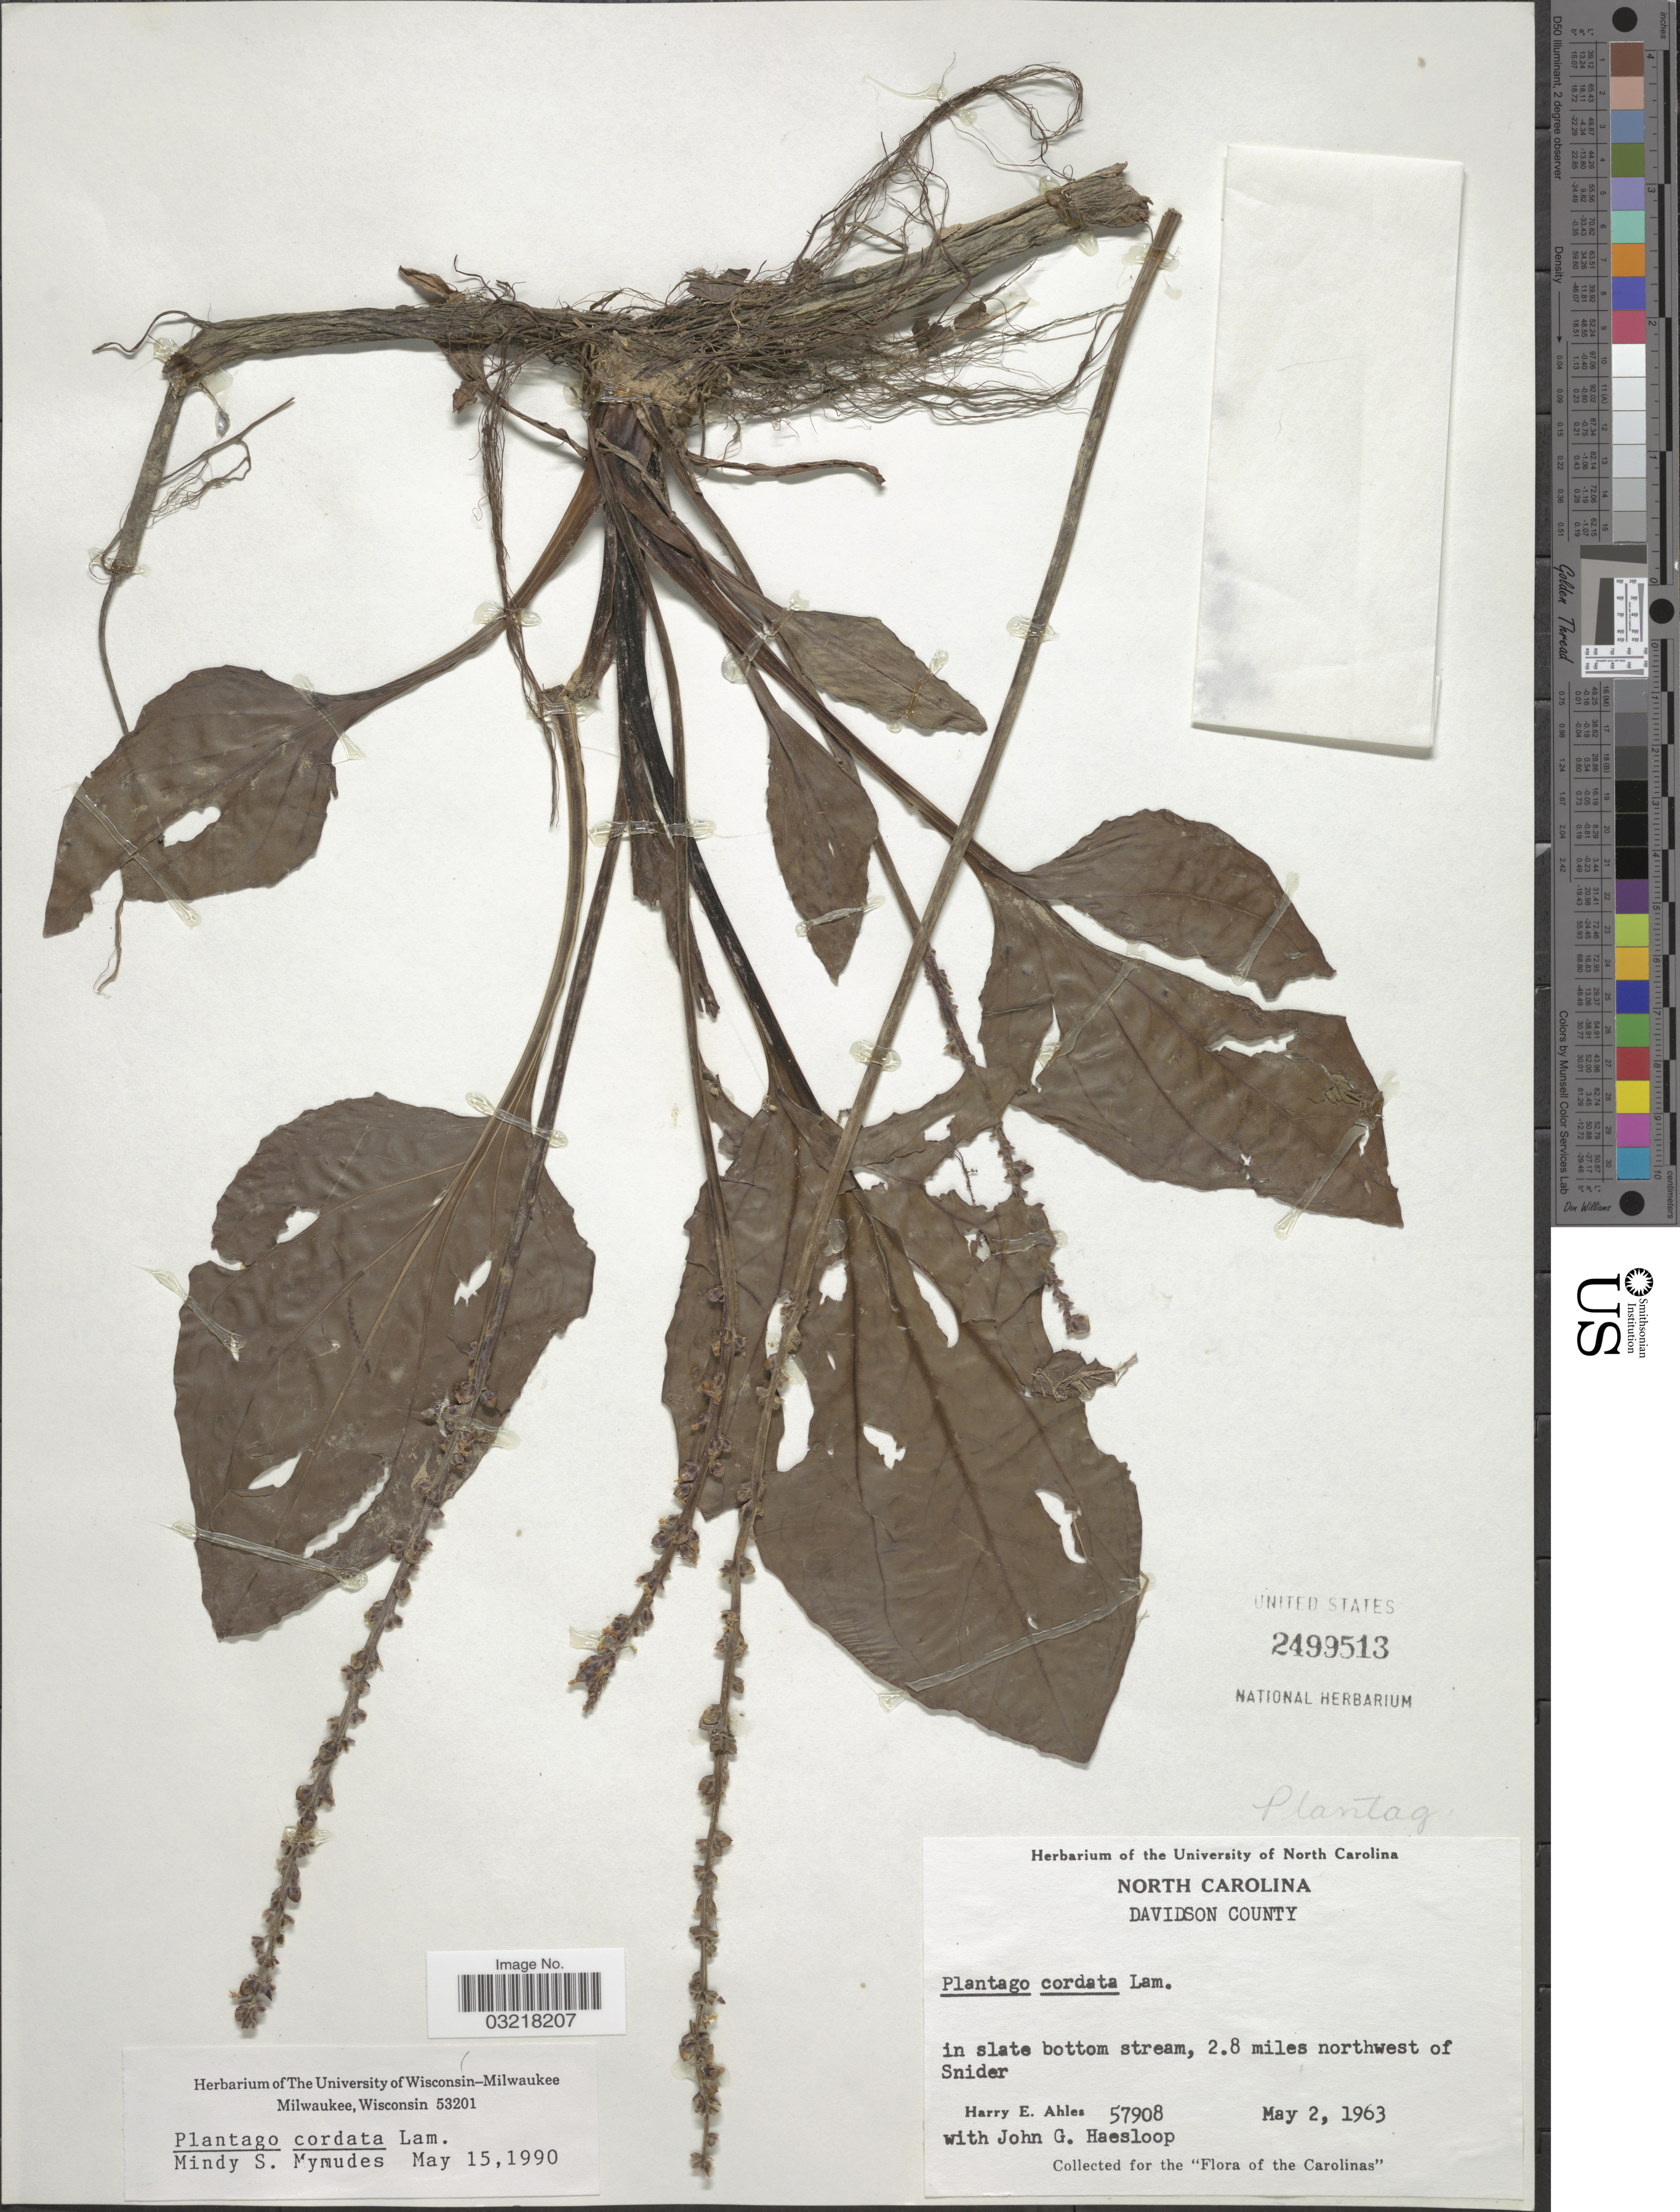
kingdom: Plantae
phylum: Tracheophyta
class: Magnoliopsida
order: Lamiales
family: Plantaginaceae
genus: Plantago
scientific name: Plantago cordata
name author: Lam.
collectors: H. E. Ahles & J. Haesloop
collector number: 57908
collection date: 1963-05-02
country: United States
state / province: North Carolina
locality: Davidson County. In slate bottom stream, 2.8 miles northwest of Snider.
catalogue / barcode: US 2499513